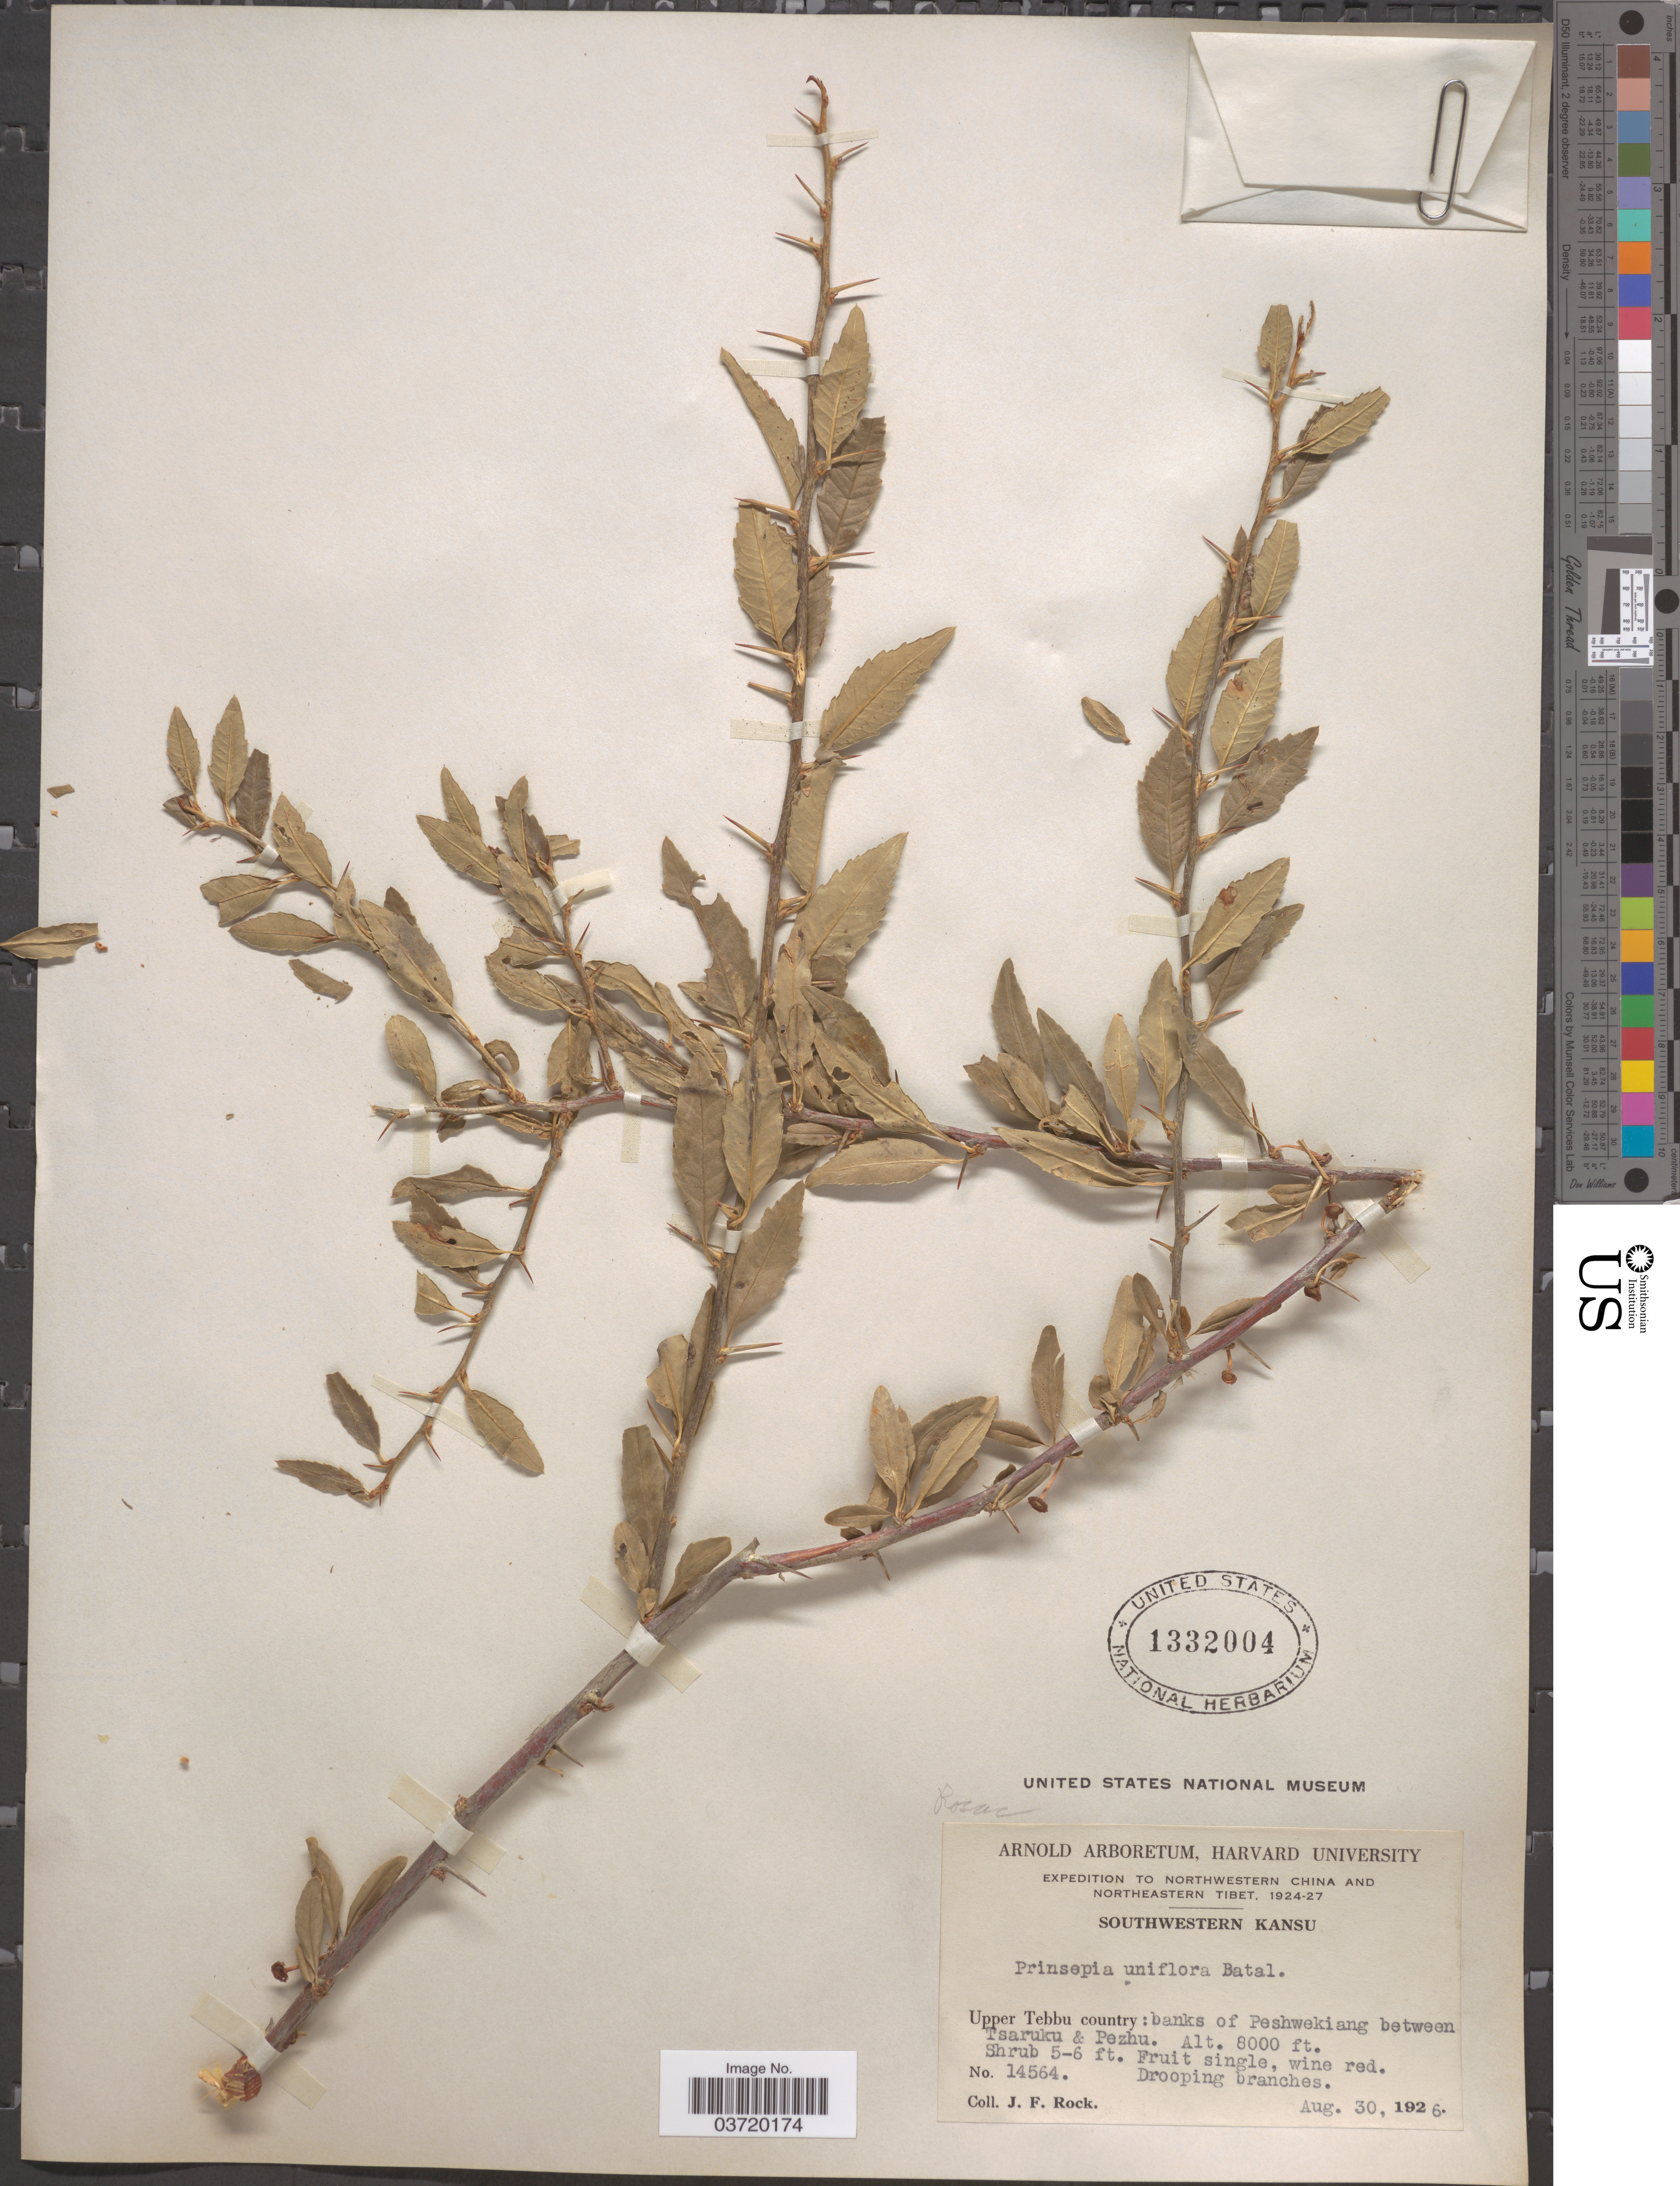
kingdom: Plantae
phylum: Tracheophyta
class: Magnoliopsida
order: Rosales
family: Rosaceae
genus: Prinsepia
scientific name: Prinsepia uniflora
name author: Batalin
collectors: J. Rock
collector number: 14564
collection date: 1926-08-30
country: China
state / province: Gansu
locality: Northwestern China. Southwestern Kansu. Upper Tebbu country: banks of Peshwekiang between Tsaruku & Pezhu.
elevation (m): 2438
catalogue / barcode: US 1332004